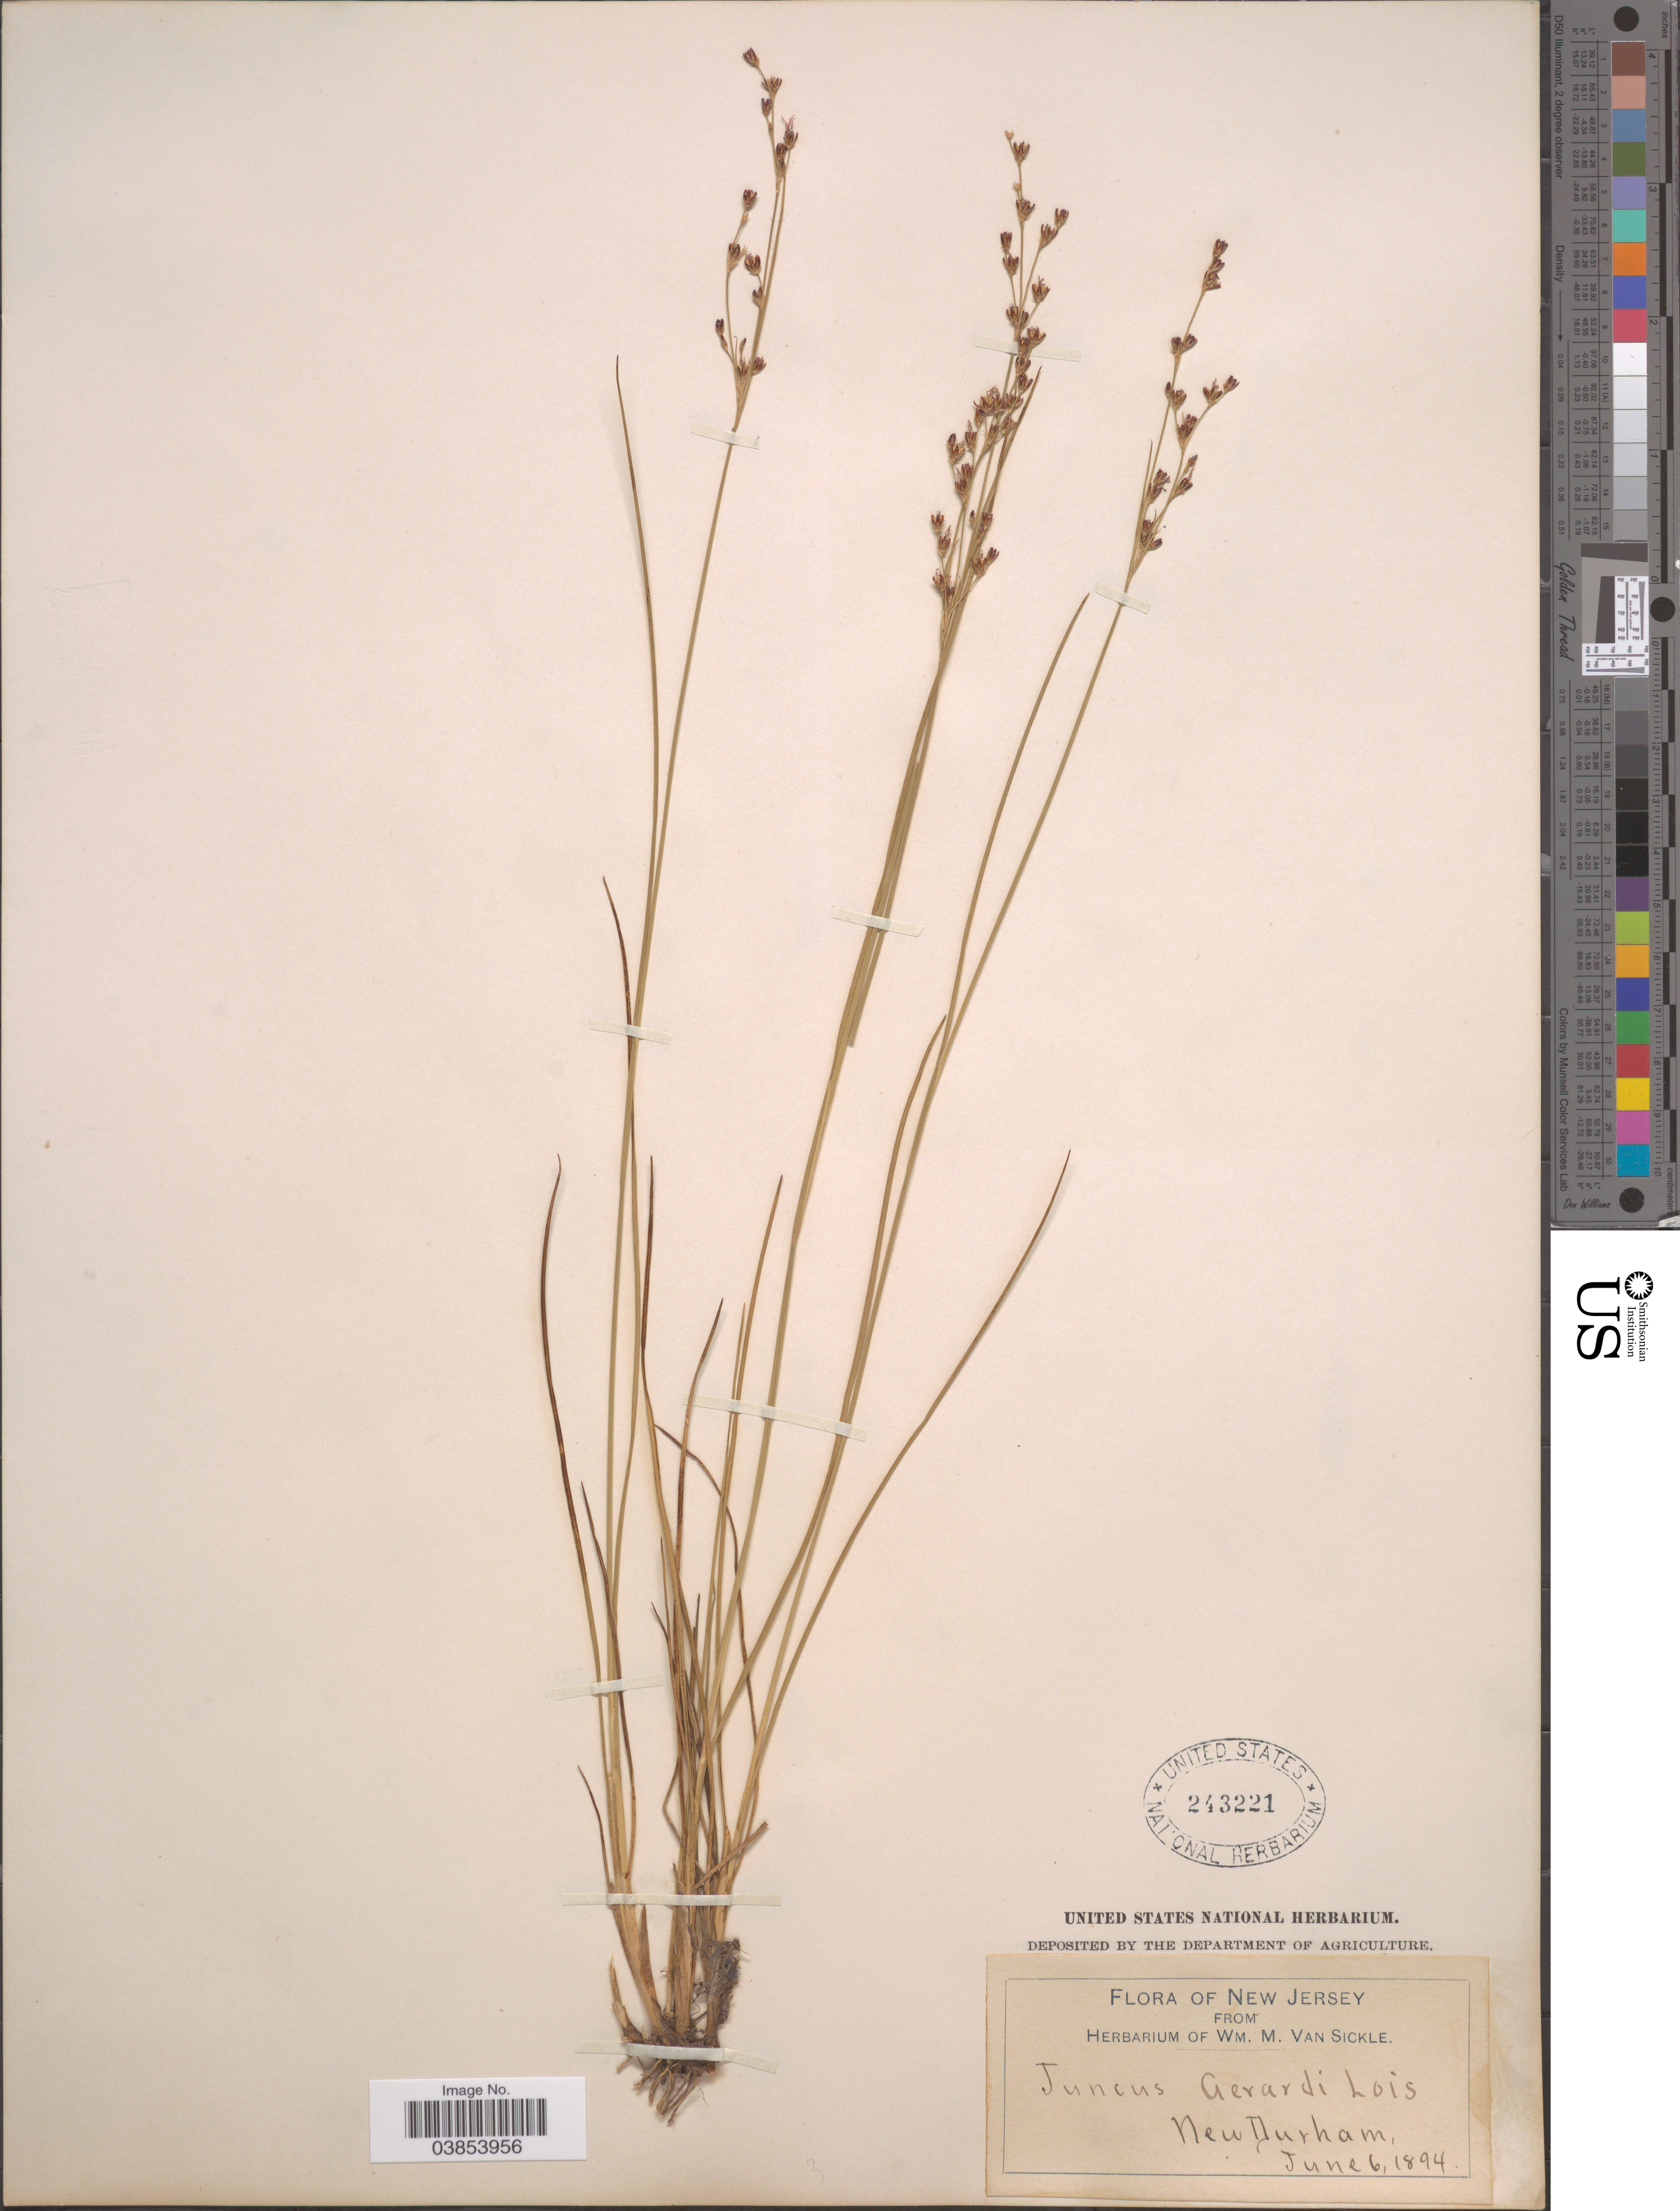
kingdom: Plantae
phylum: Tracheophyta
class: Liliopsida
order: Poales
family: Juncaceae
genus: Juncus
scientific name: Juncus gerardi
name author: Loisel.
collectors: ex herb. Wm. M. Van Sickle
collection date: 1894-06-06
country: United States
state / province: New Jersey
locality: New Durham.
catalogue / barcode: US 243221